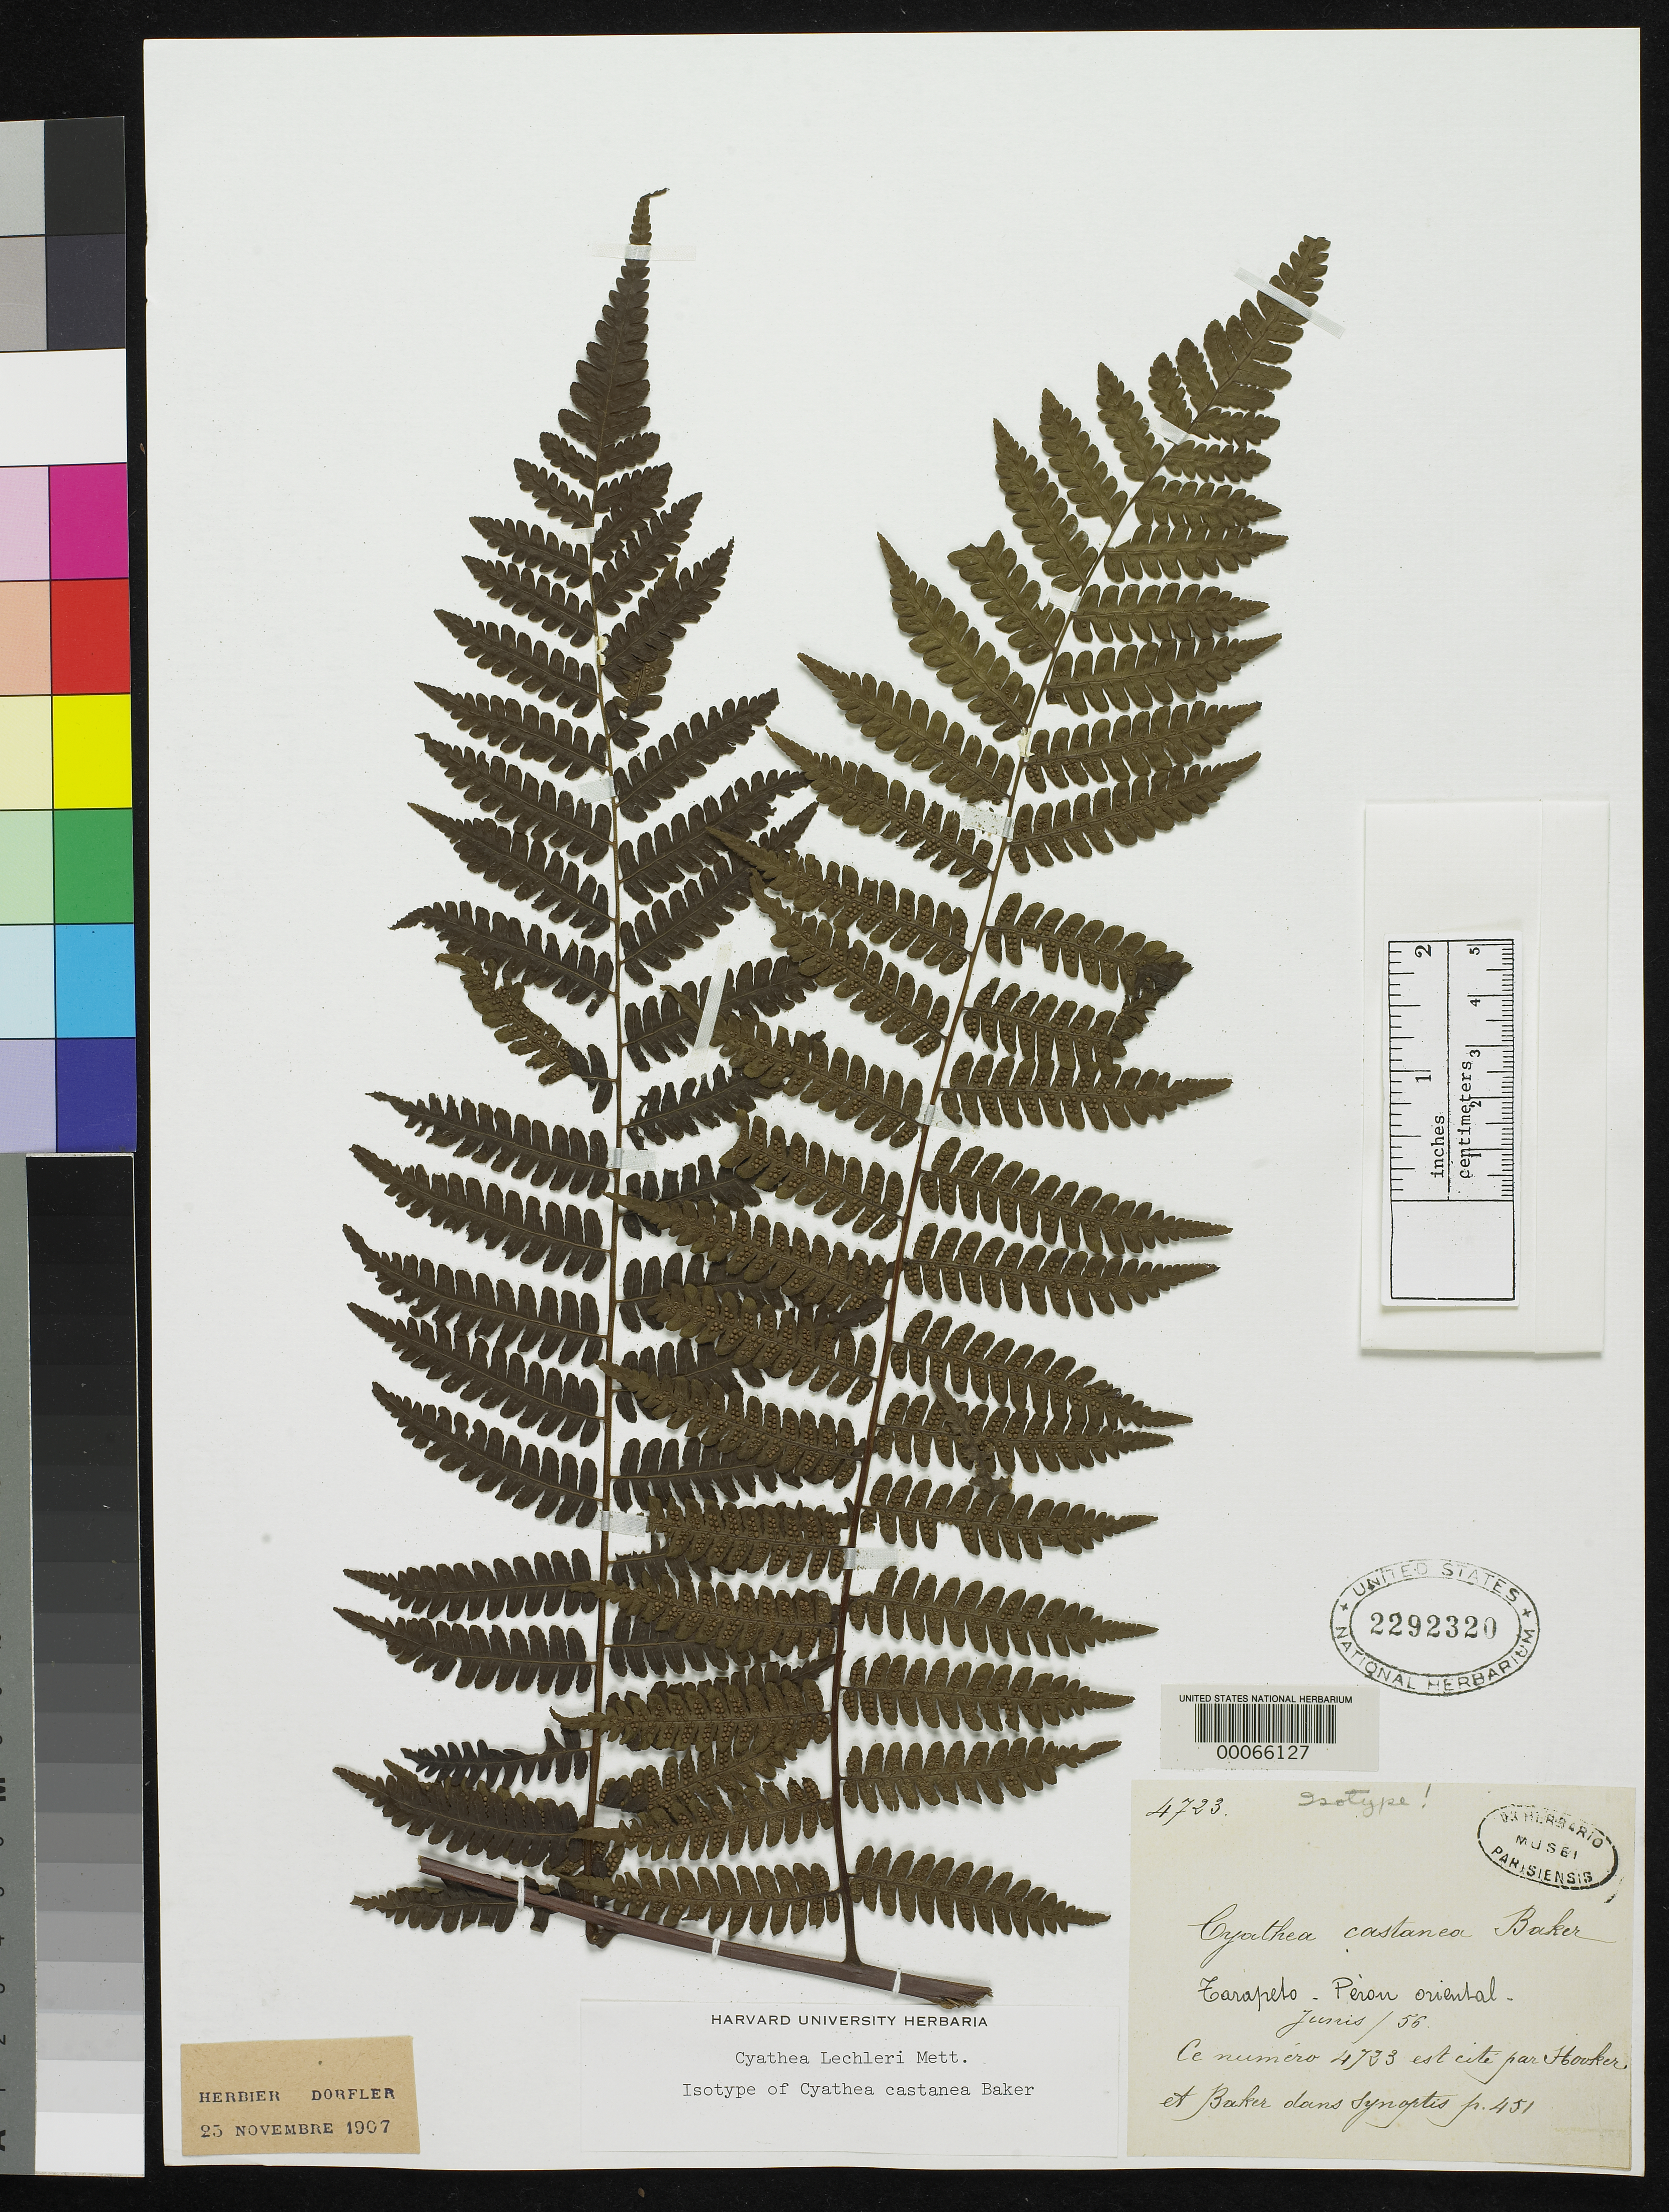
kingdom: Plantae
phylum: Tracheophyta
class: Polypodiopsida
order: Cyatheales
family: Cyatheaceae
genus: Cyathea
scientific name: Cyathea castanea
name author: Baker in Hook. & Baker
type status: Isotype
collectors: R. Spruce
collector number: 4723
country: Peru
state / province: San Martín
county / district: Mariscal Cáceres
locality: Rio Huallaga, margen Derecha del; Balsa Probana; dtto. Tocache Nuevo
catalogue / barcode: US 2292320